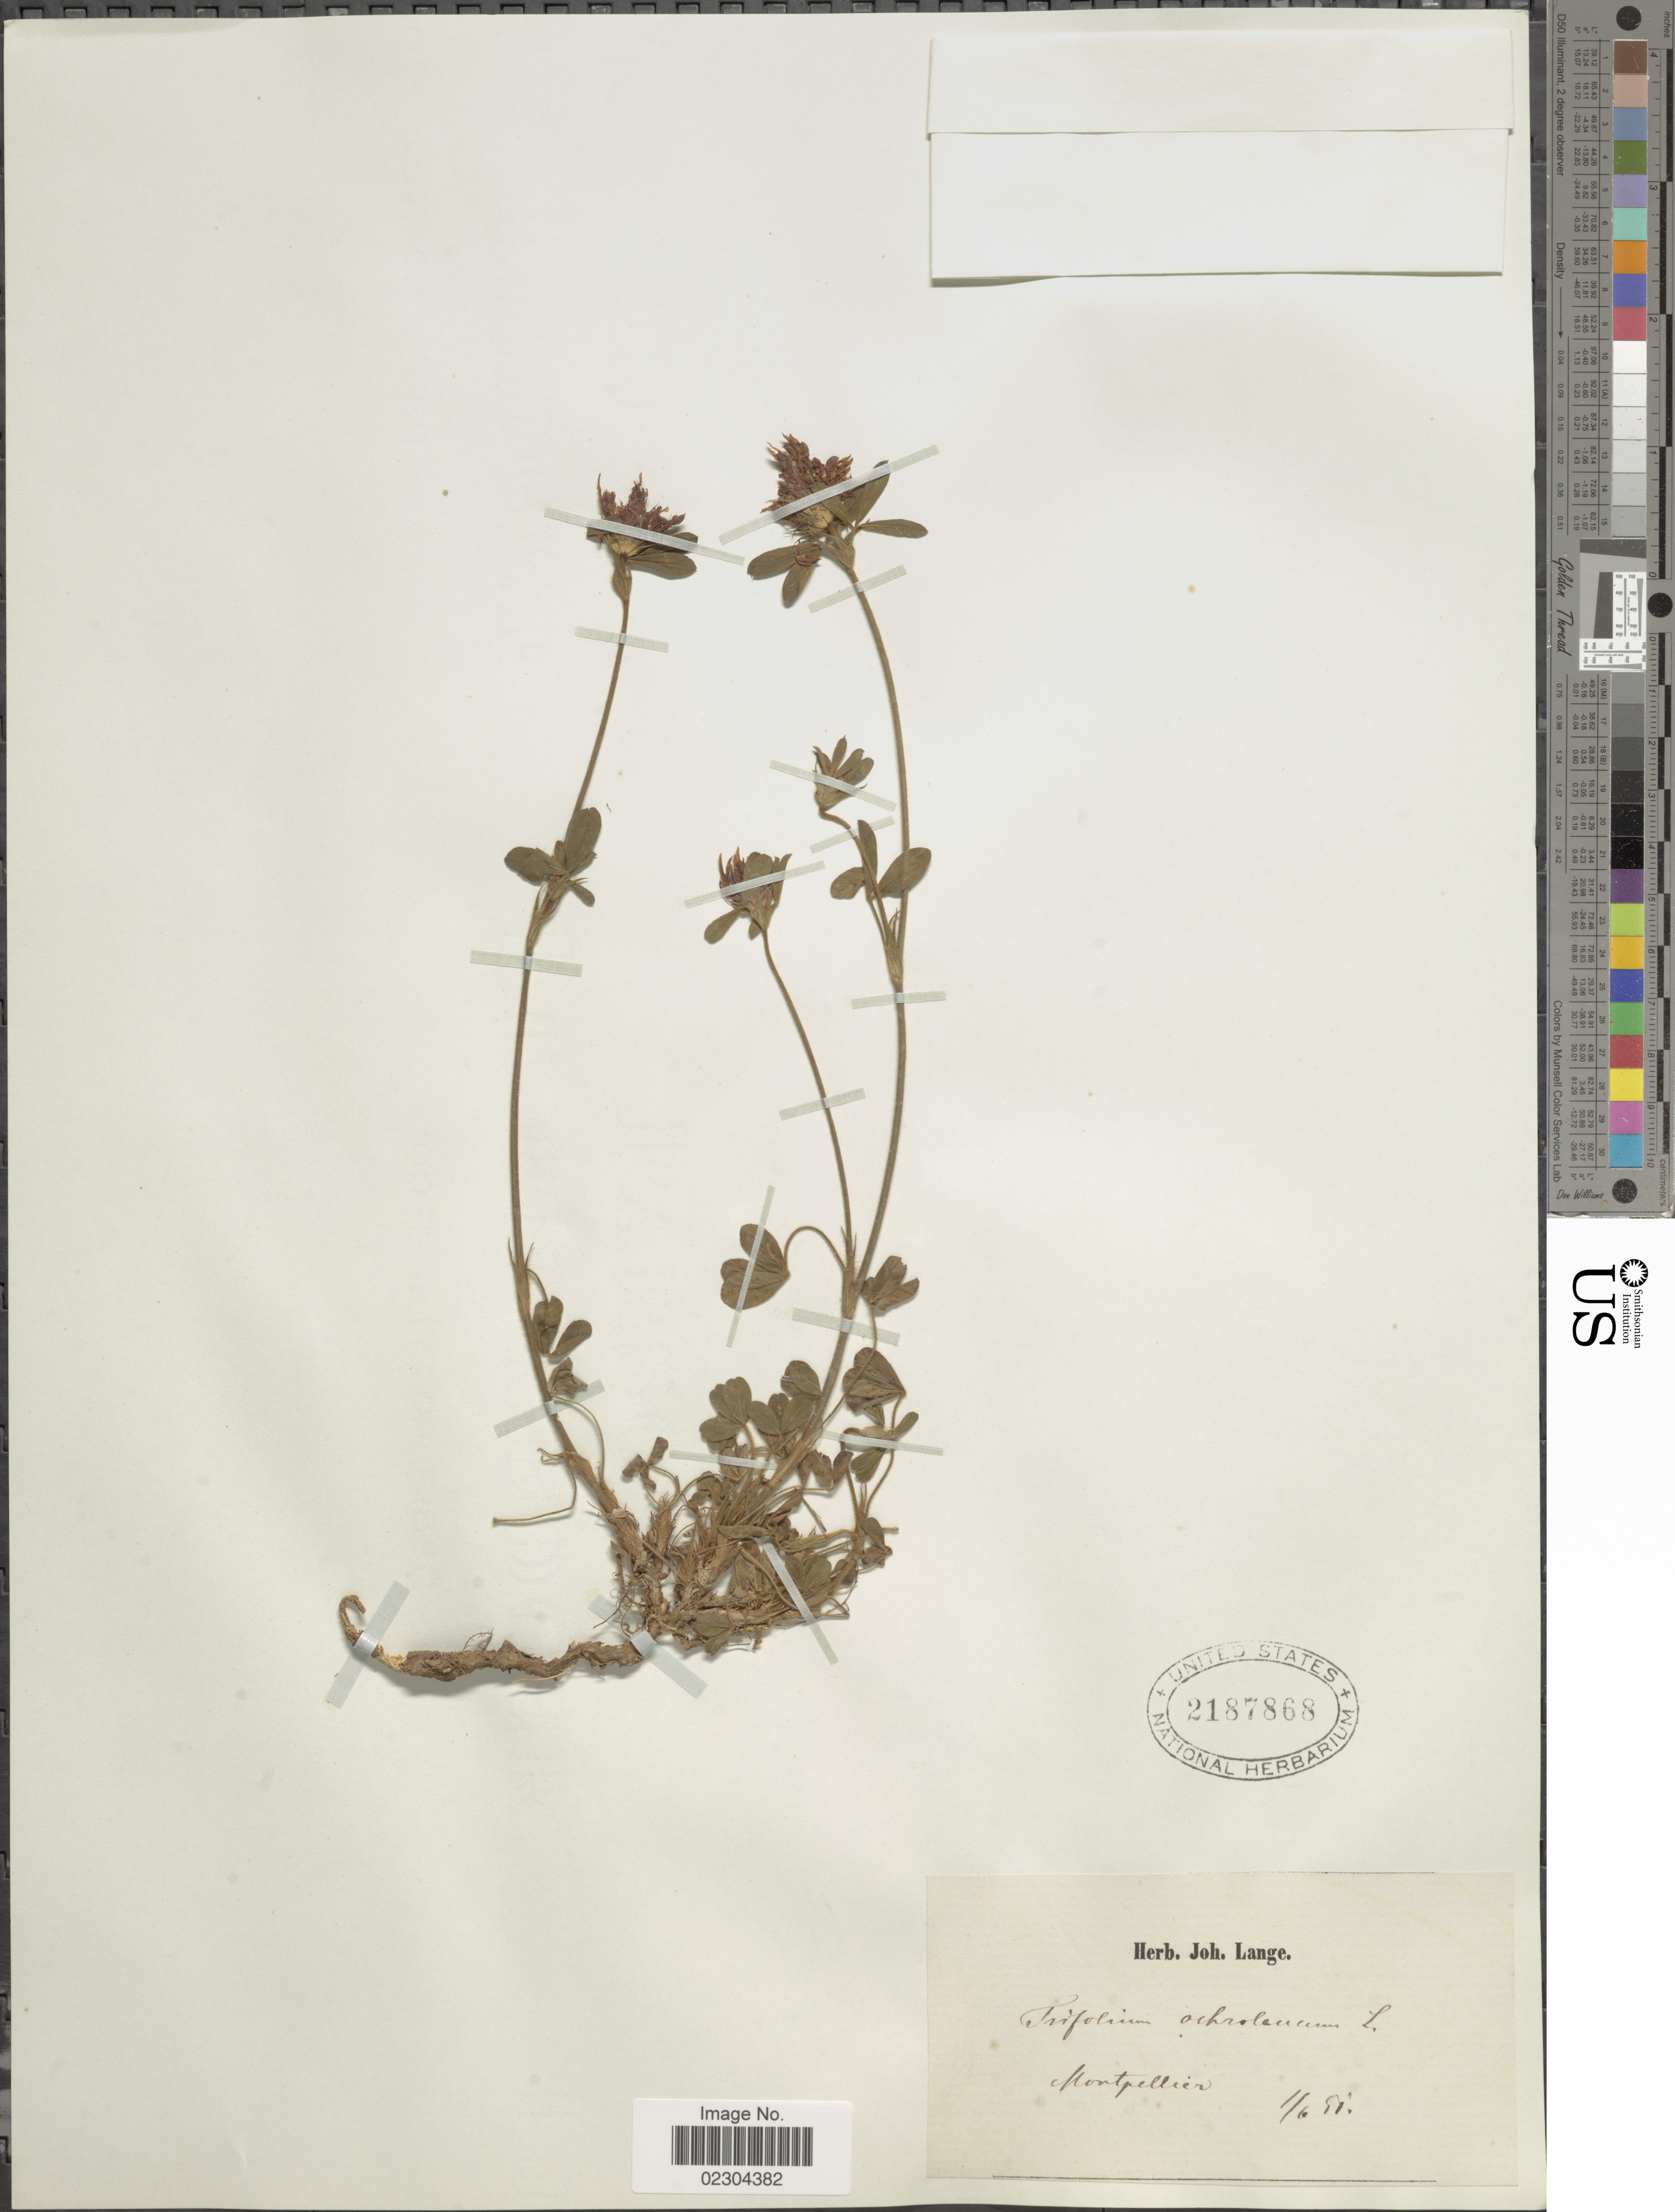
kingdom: Plantae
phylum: Tracheophyta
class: Magnoliopsida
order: Fabales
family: Fabaceae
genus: Trifolium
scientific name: Trifolium ochroleucon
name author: Huds.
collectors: ex herb. Joh. Lange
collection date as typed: Transcribed d/m/y: 1/6/51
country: France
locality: Motnpellier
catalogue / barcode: US 2187868